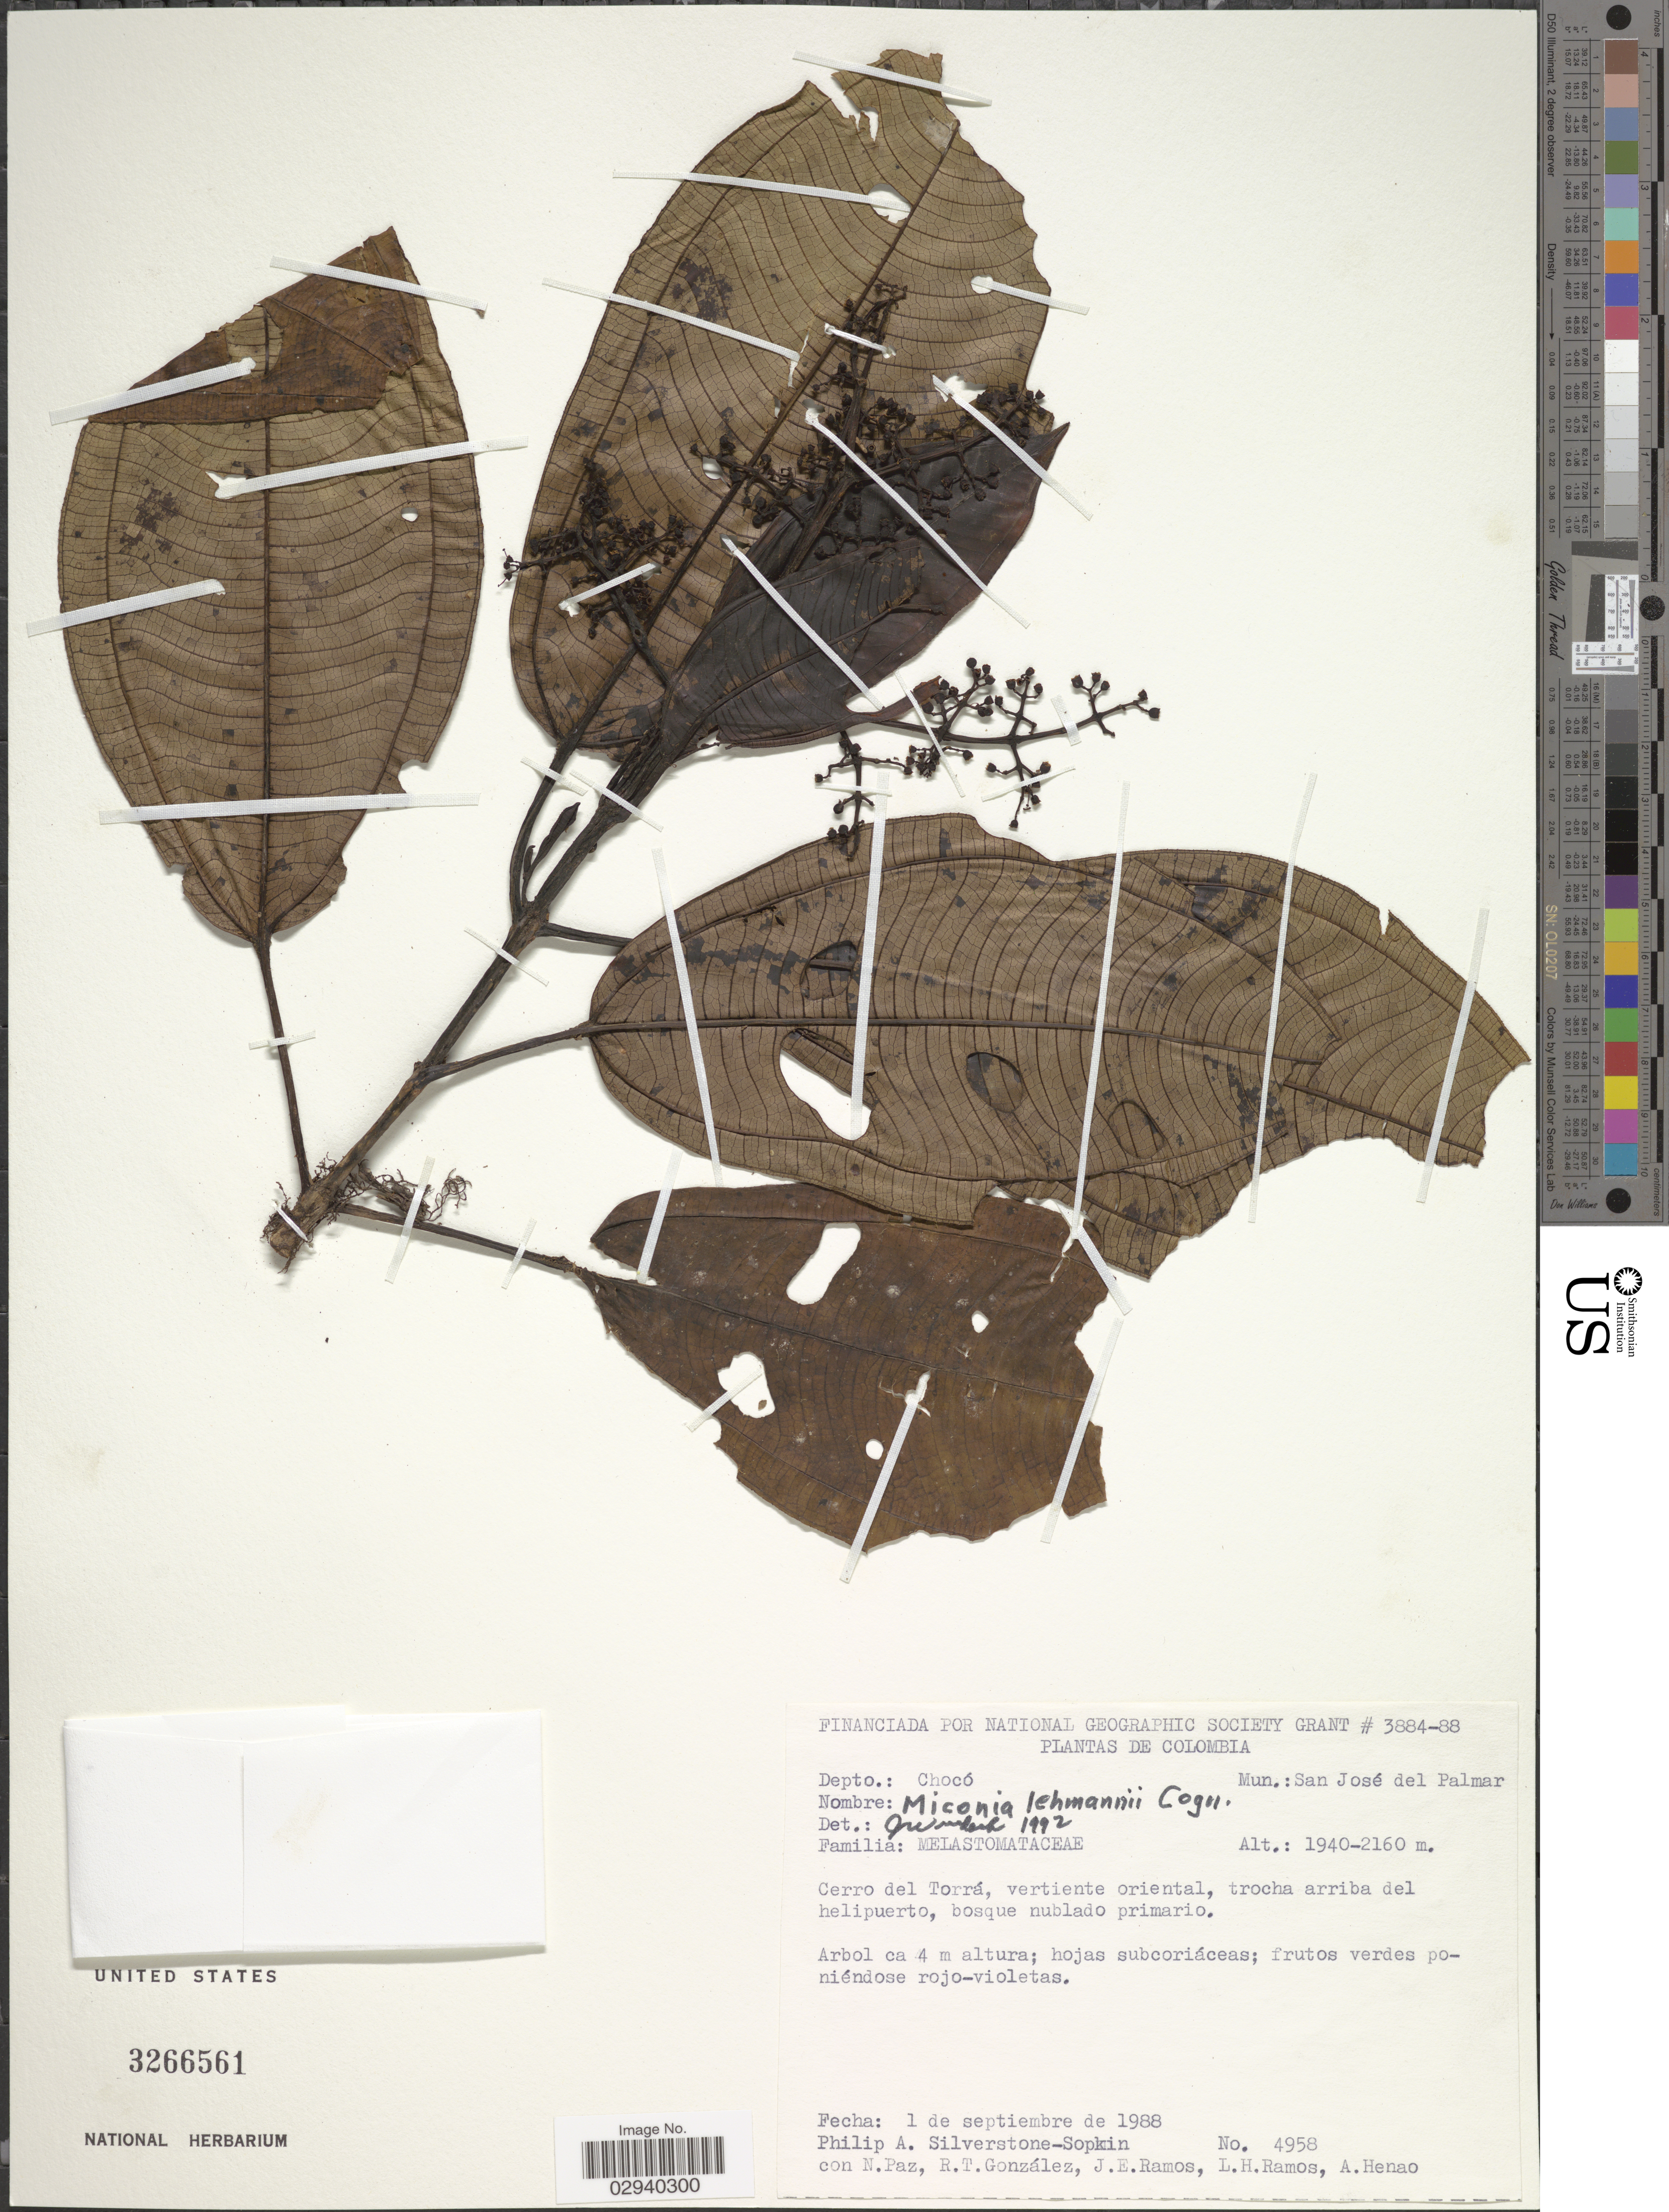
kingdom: Plantae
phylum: Tracheophyta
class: Magnoliopsida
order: Myrtales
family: Melastomataceae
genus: Miconia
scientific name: Miconia lehmannii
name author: Cogn.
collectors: P. A. Silverstone-Sopkin, N. Paz, R. Gonzalez, J. E. Ramos & et al.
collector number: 4958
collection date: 1988-09-01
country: Colombia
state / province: Chocó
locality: Depto.: Chocó, Mun.: San José del Palmar. Cerro del Torrá, vertiente oriental, trocha arriba del helipuerto.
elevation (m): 1940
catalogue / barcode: US 3266561